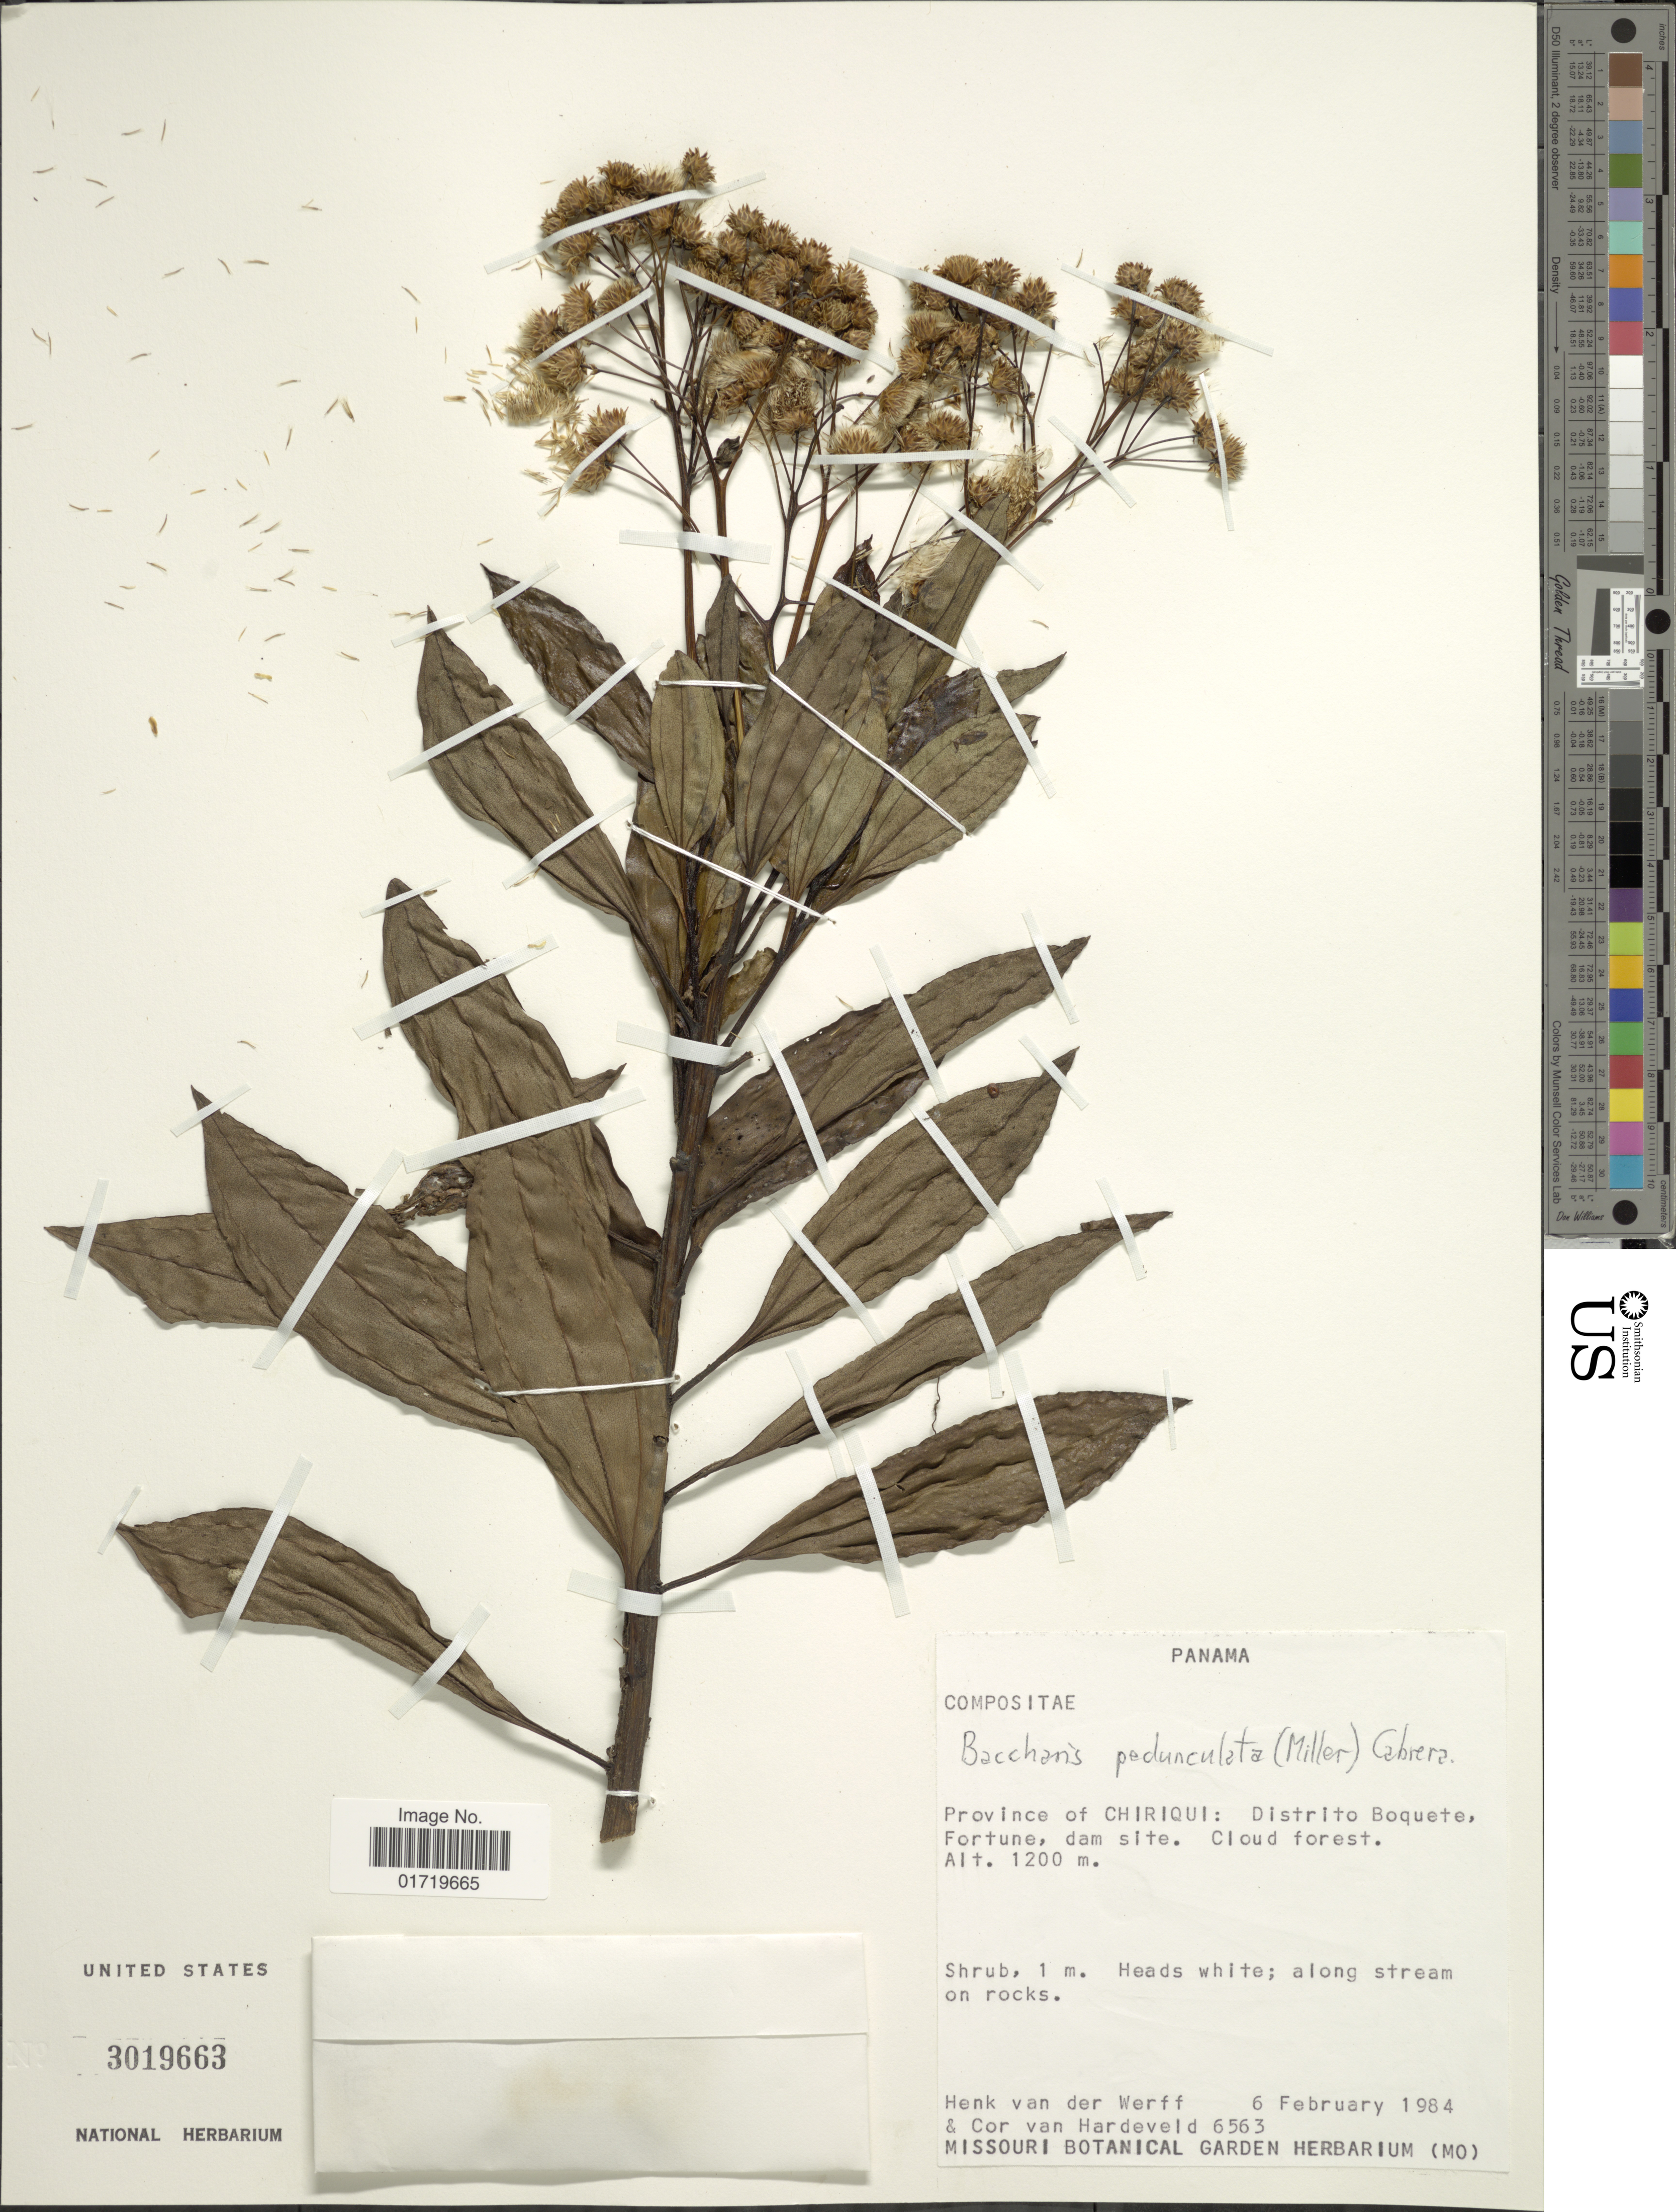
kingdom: Plantae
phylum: Tracheophyta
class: Magnoliopsida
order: Asterales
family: Asteraceae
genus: Baccharis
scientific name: Baccharis pedunculata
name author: (Mill.) Cabrera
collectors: H. van der Werff & C. Van Hardeveld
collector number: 6563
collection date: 1984-02-06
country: Panama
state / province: Chiriqui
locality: Province of Chiriqui: Distrito Boquete, Fortune, dam site, Cloud forest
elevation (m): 1200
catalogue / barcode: US 3019663